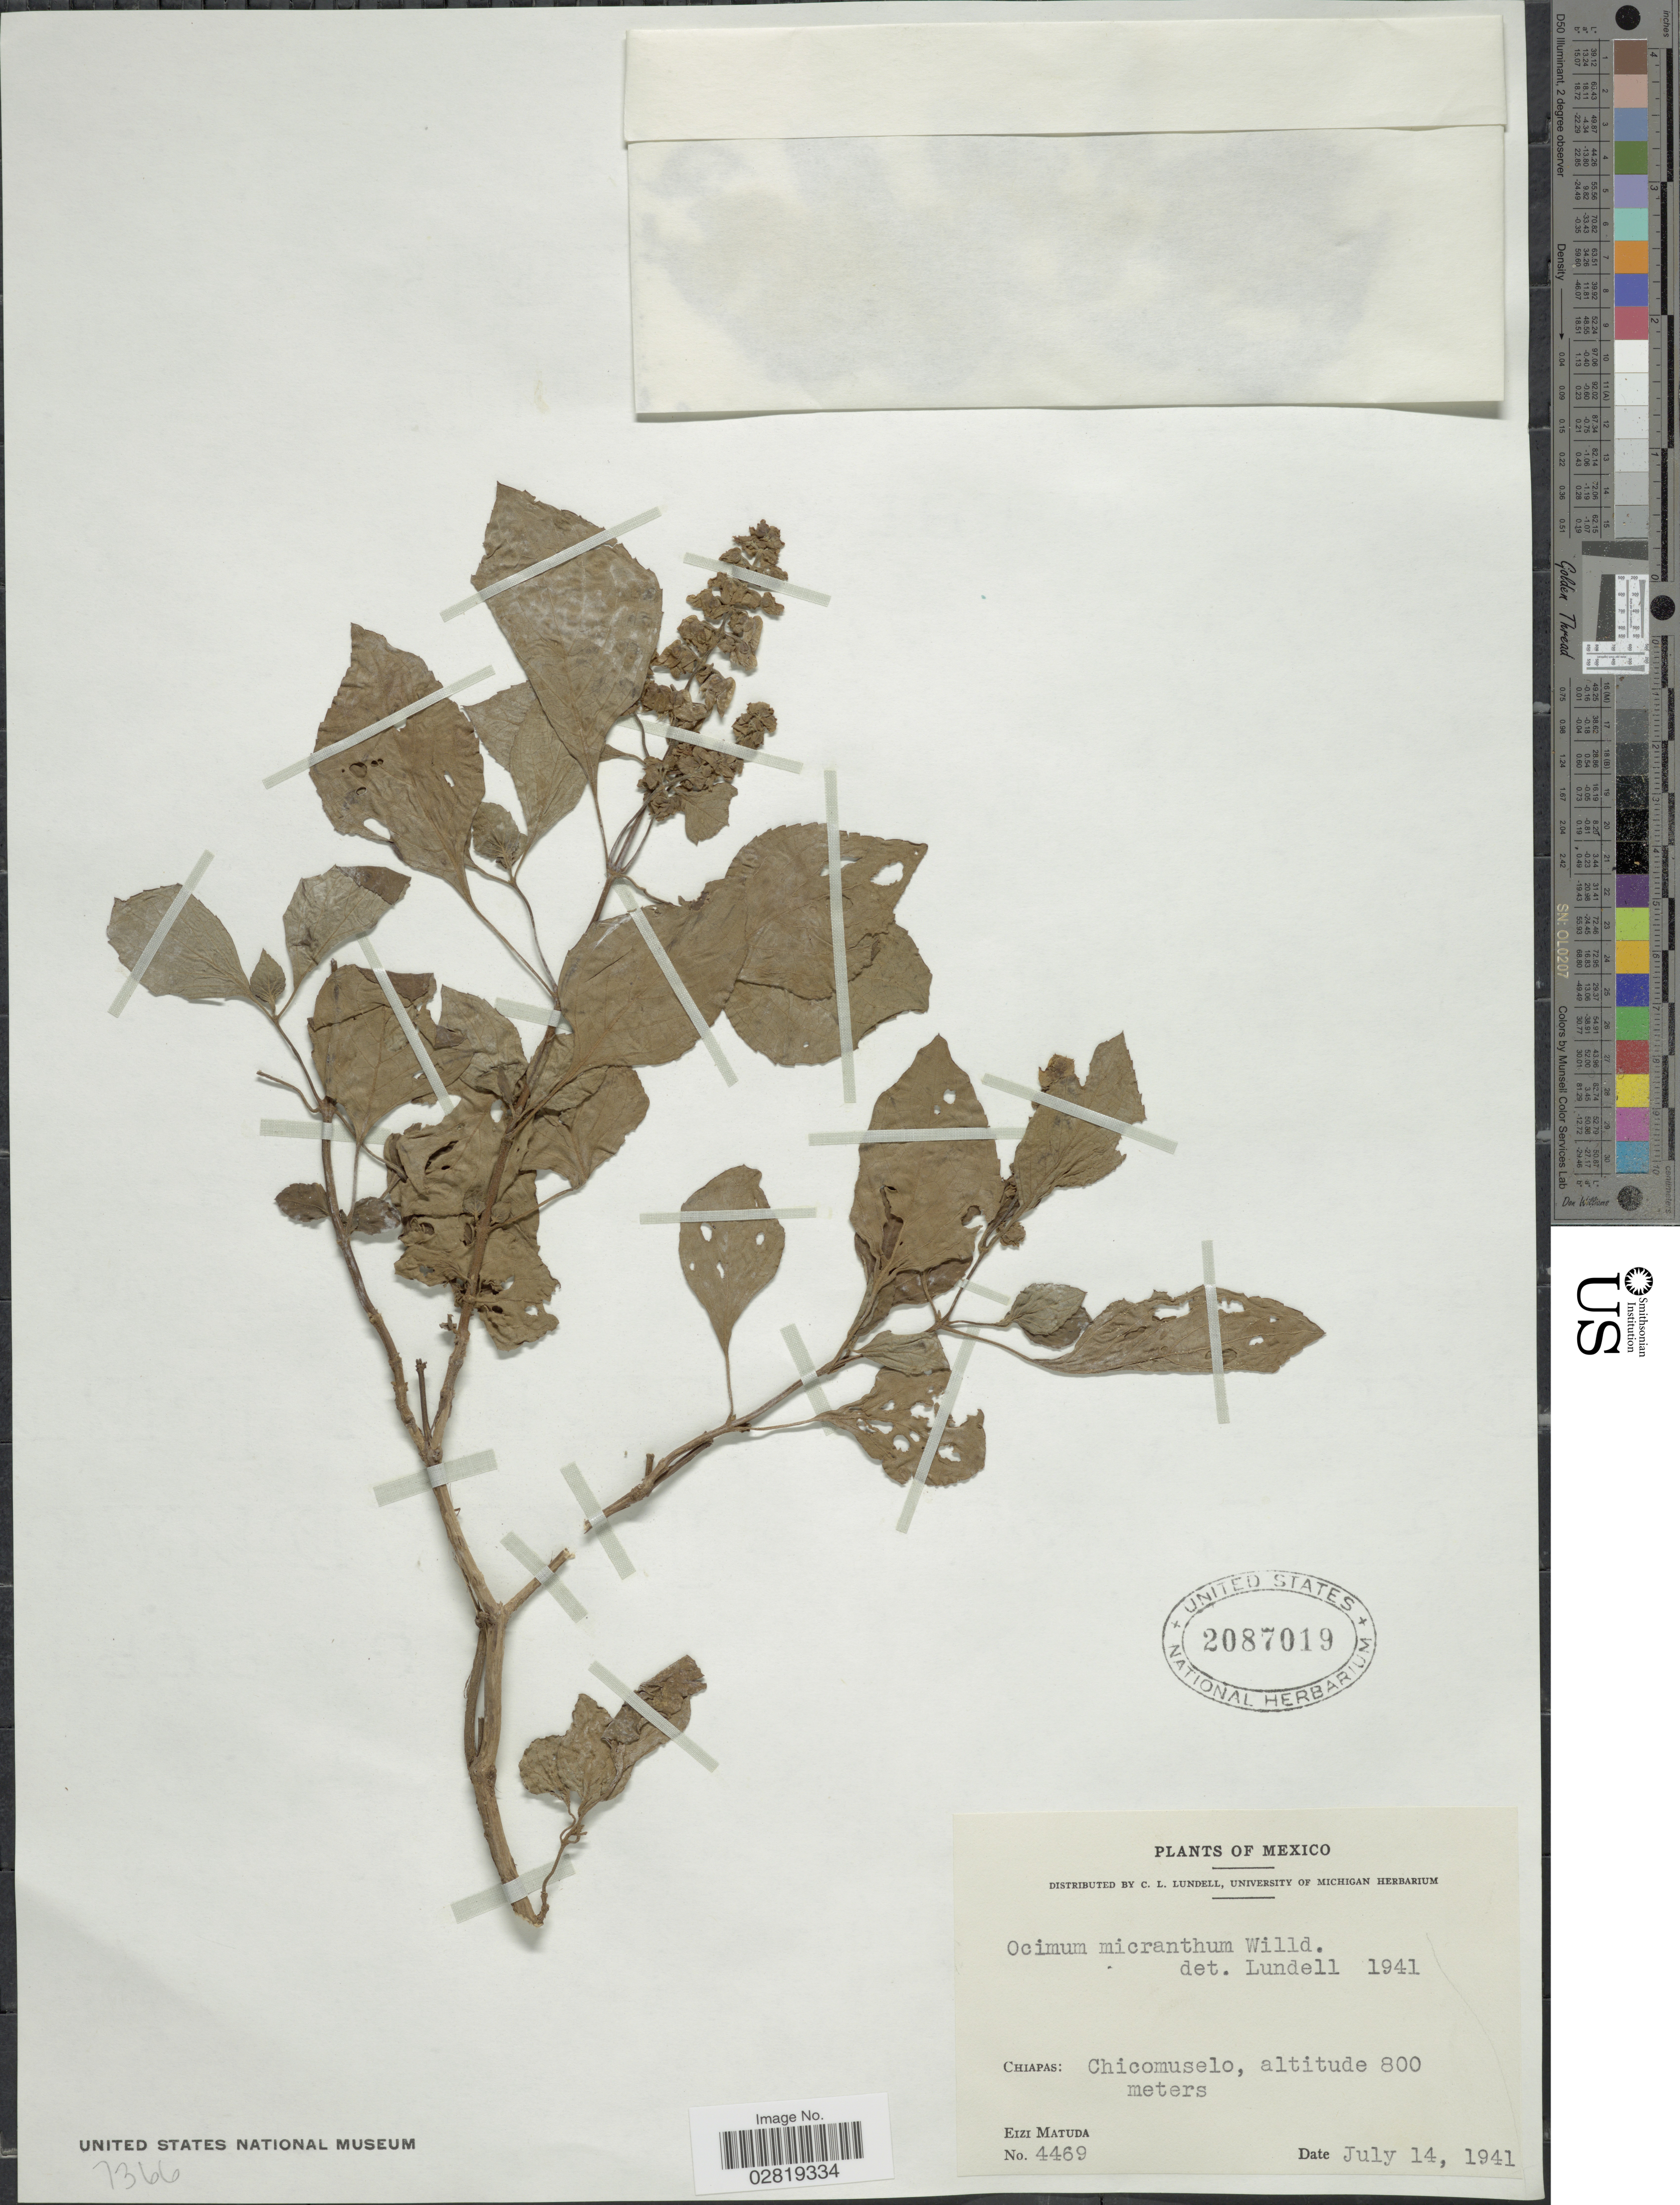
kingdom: Plantae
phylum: Tracheophyta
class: Magnoliopsida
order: Lamiales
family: Lamiaceae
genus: Ocimum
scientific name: Ocimum campechianum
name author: Mill.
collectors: E. Matuda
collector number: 4469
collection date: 1941-07-14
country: Mexico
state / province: Chiapas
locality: Chicomuselo.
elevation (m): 800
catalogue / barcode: US 2087019